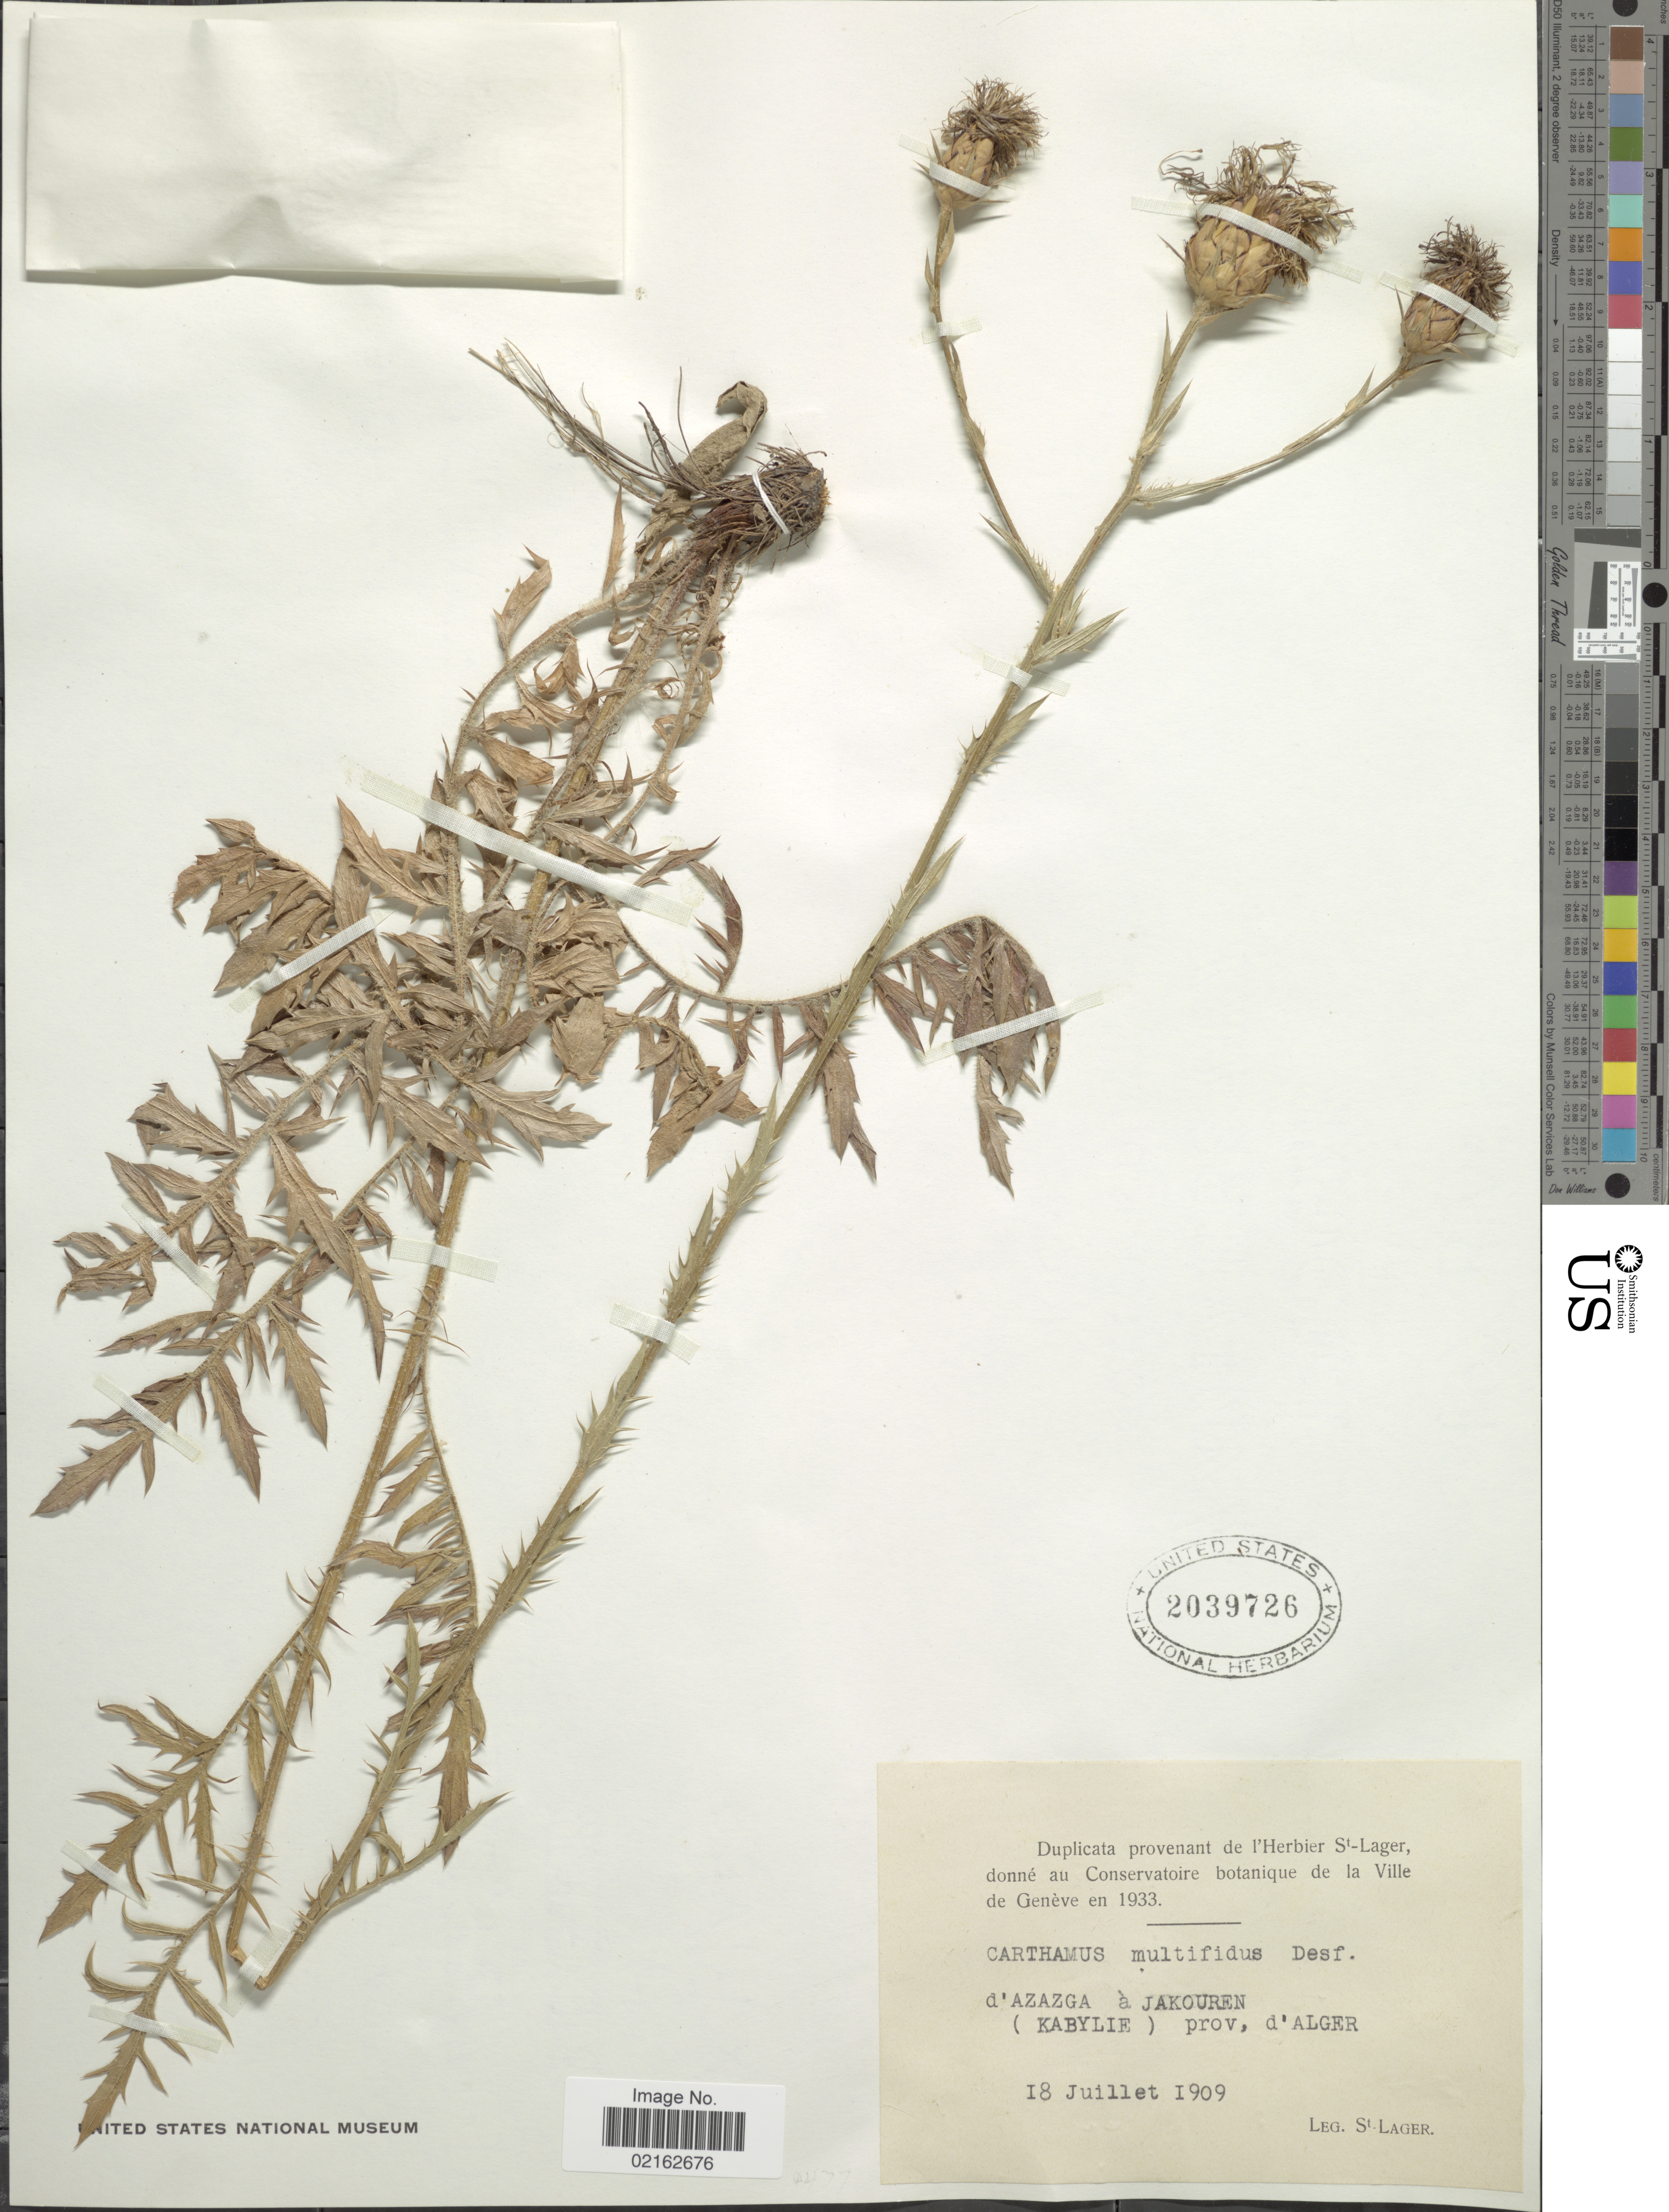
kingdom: Plantae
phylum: Tracheophyta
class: Magnoliopsida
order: Asterales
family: Asteraceae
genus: Carduncellus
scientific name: Carduncellus multifidus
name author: (Desf.) Coss.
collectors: -. St. Lager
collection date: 1909-07-18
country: Algeria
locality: D'Azazga a Jakouren (Kabylie) prov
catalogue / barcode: US 2039726